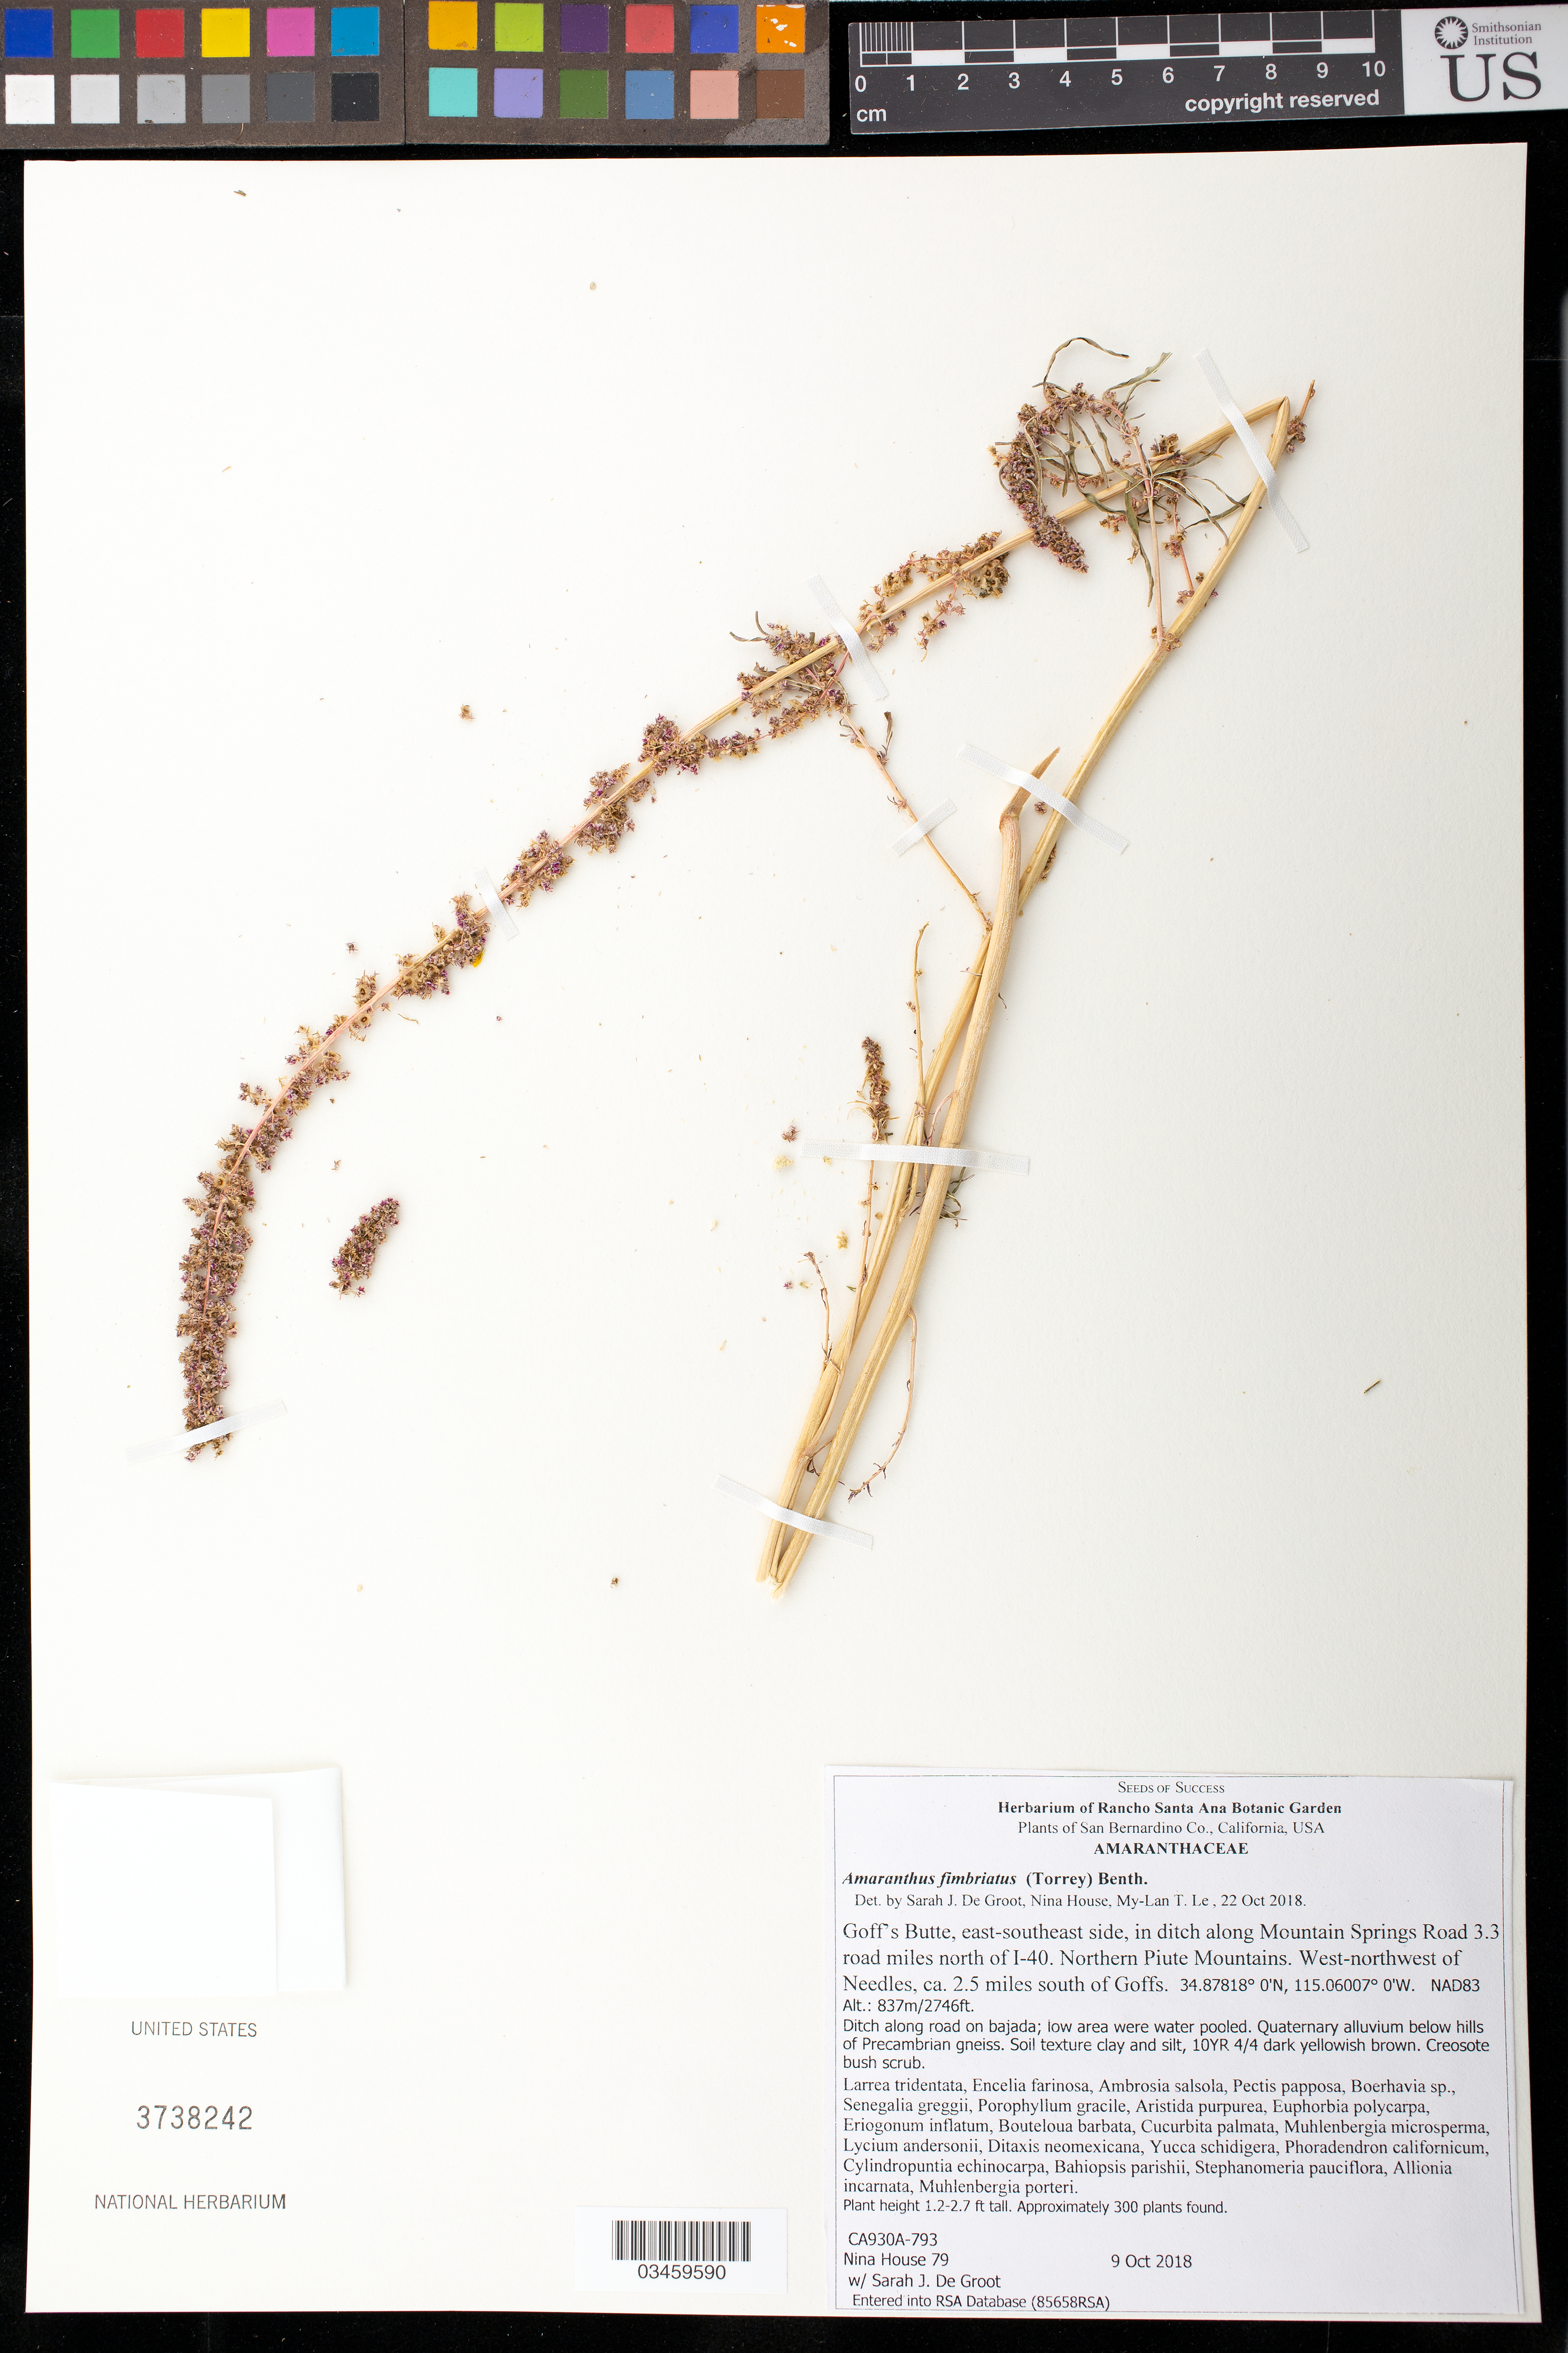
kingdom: Plantae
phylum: Tracheophyta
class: Magnoliopsida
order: Caryophyllales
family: Amaranthaceae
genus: Amaranthus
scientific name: Amaranthus fimbriatus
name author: (Torr.) Benth. ex S. Watson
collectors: N. House & S. De Groot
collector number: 79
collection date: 2018-10-09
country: United States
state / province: California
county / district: San Bernardino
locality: Goff's Butte, ESE side, in ditch along Mountain Springs Road 3.3 road mi N of I-40. Northern Piute Mountains, WNW of Needles, 2.5 mi. S of Goffs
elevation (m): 837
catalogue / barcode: US 3738242